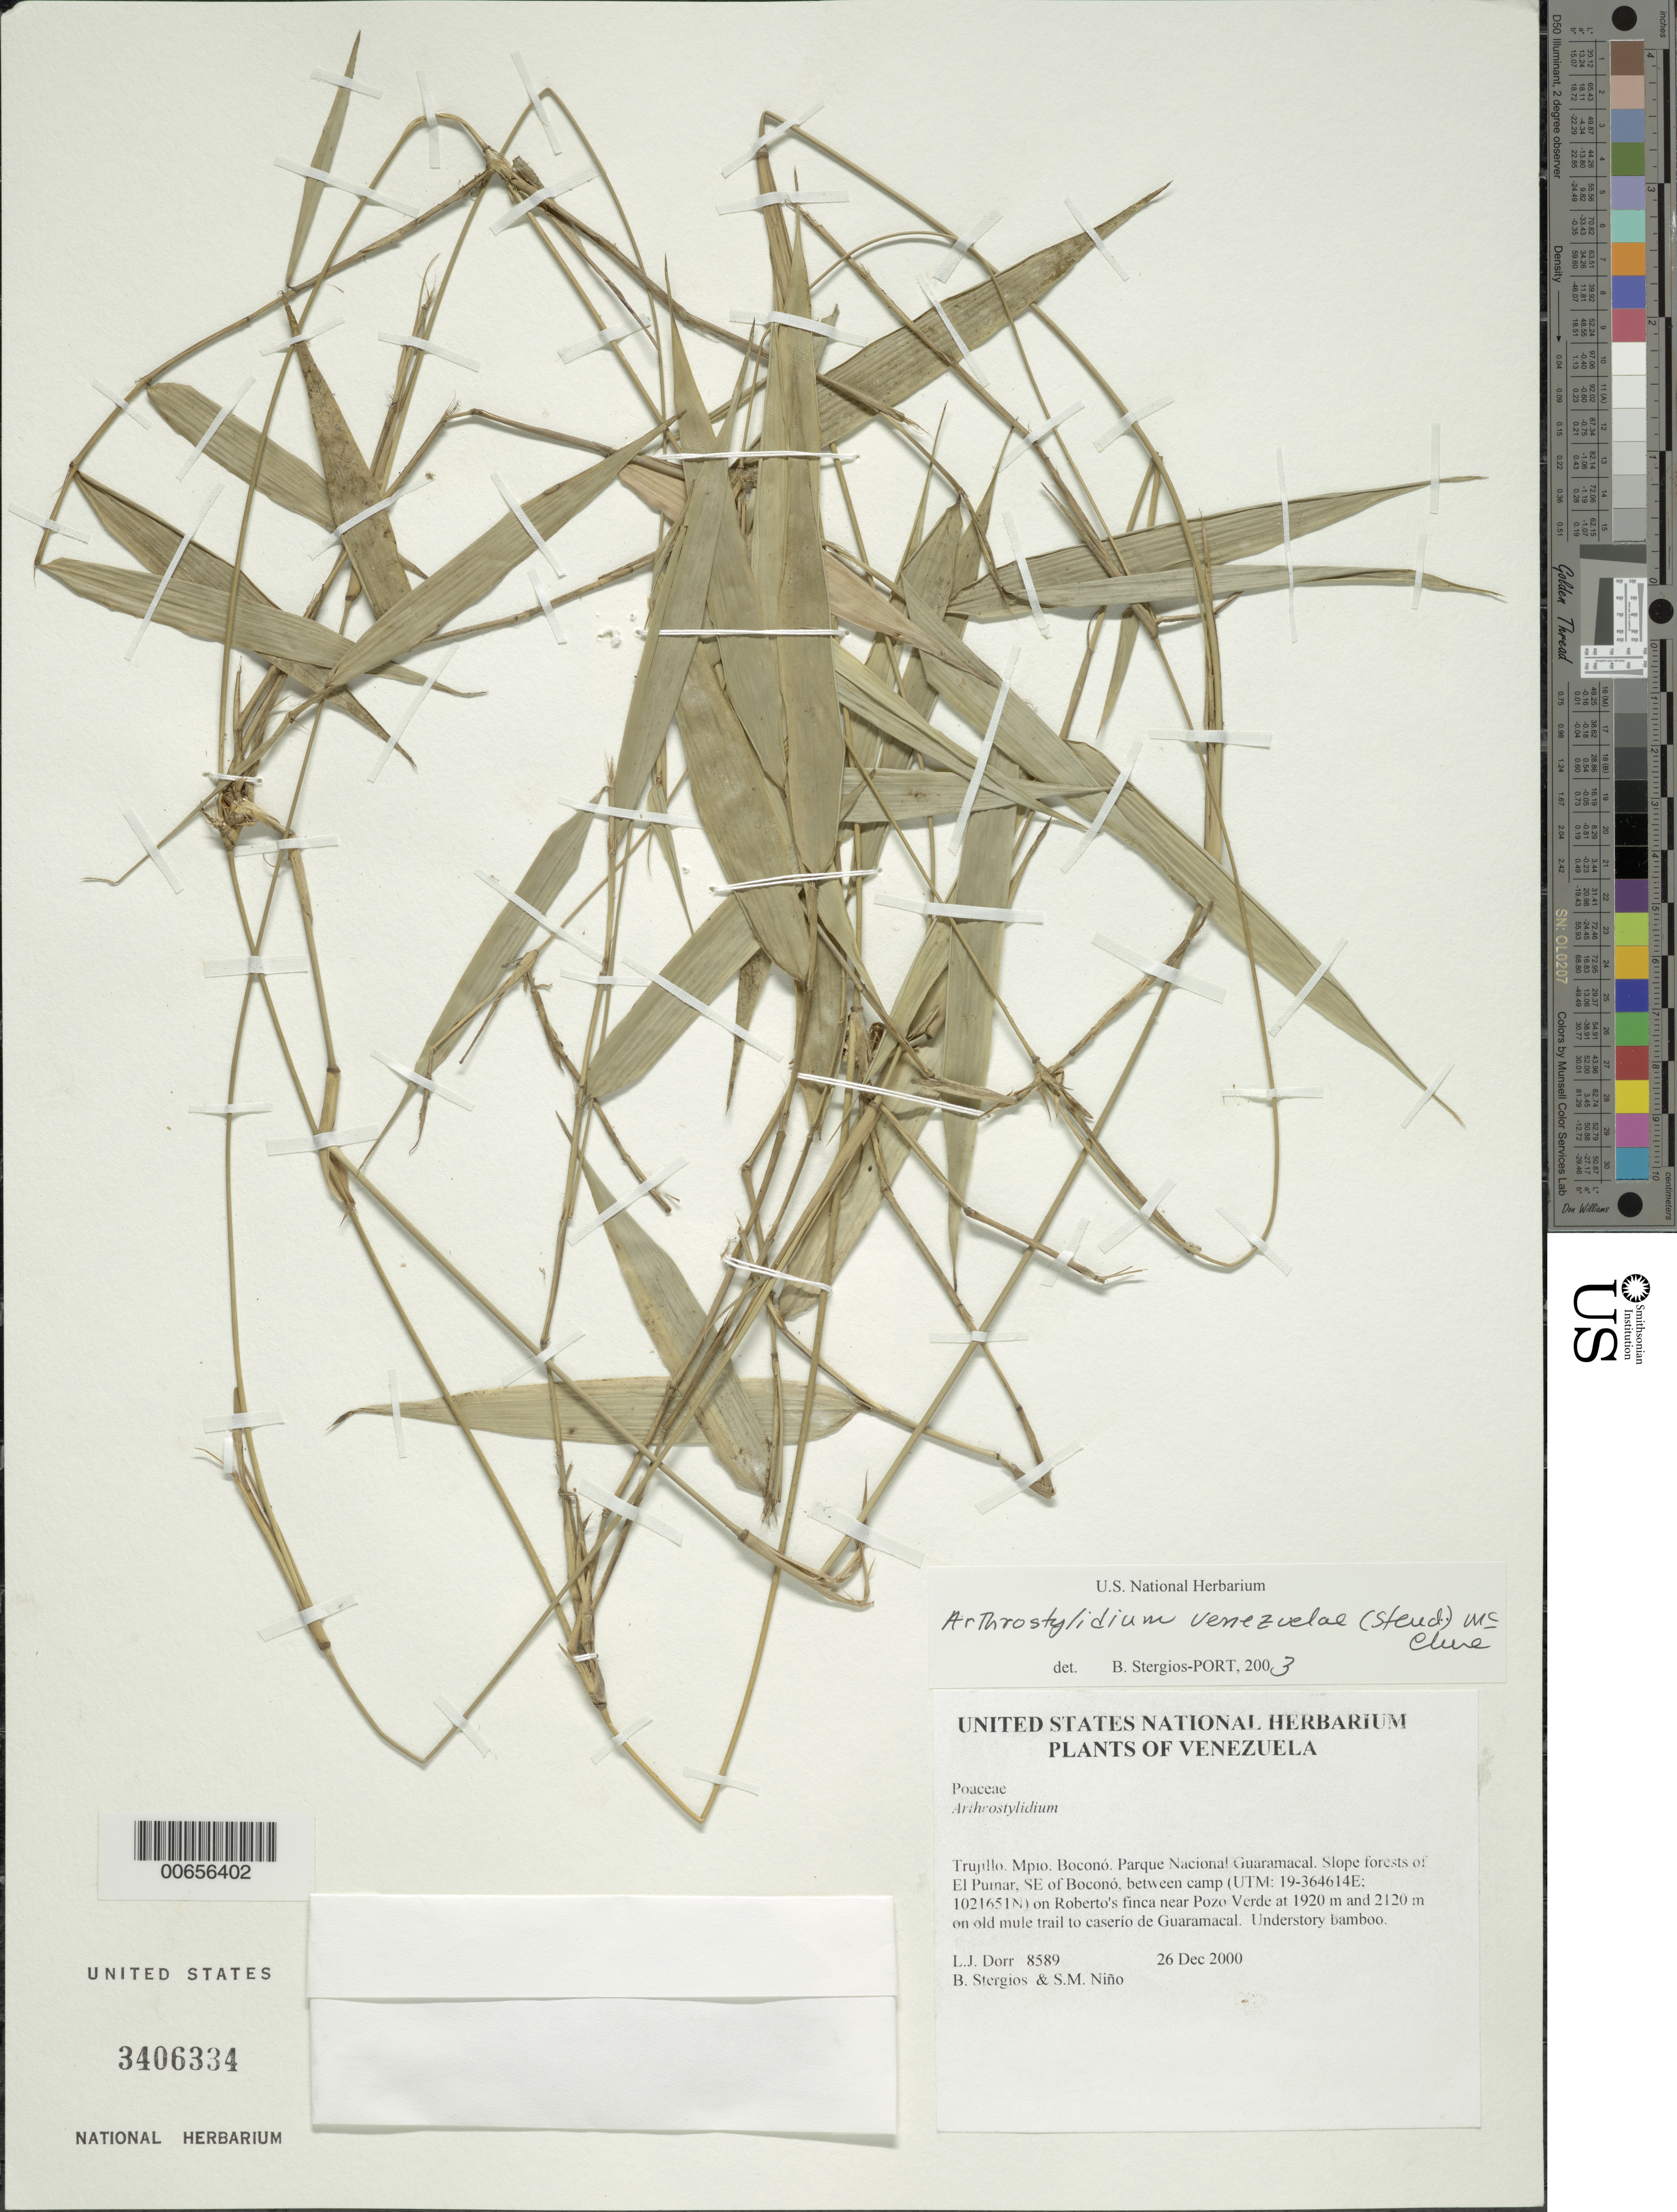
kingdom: Plantae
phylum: Tracheophyta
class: Liliopsida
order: Poales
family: Poaceae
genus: Arthrostylidium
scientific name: Arthrostylidium sp.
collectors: L. J. Dorr, B. G. Stergios & S. M. Niño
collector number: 8589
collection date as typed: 26 Dec 2000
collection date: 2000-12-26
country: Venezuela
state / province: Trujillo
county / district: Boconó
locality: Parque Nacional Guaramacal. El Pumar, SE of Boconó, between camp on Roberto's finca near Pozo Verde at 1920 m and 2120 m on old mule trail to caserío de Guaramacal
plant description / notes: ISC, MO, PORT, US, VEN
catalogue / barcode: US 3406334